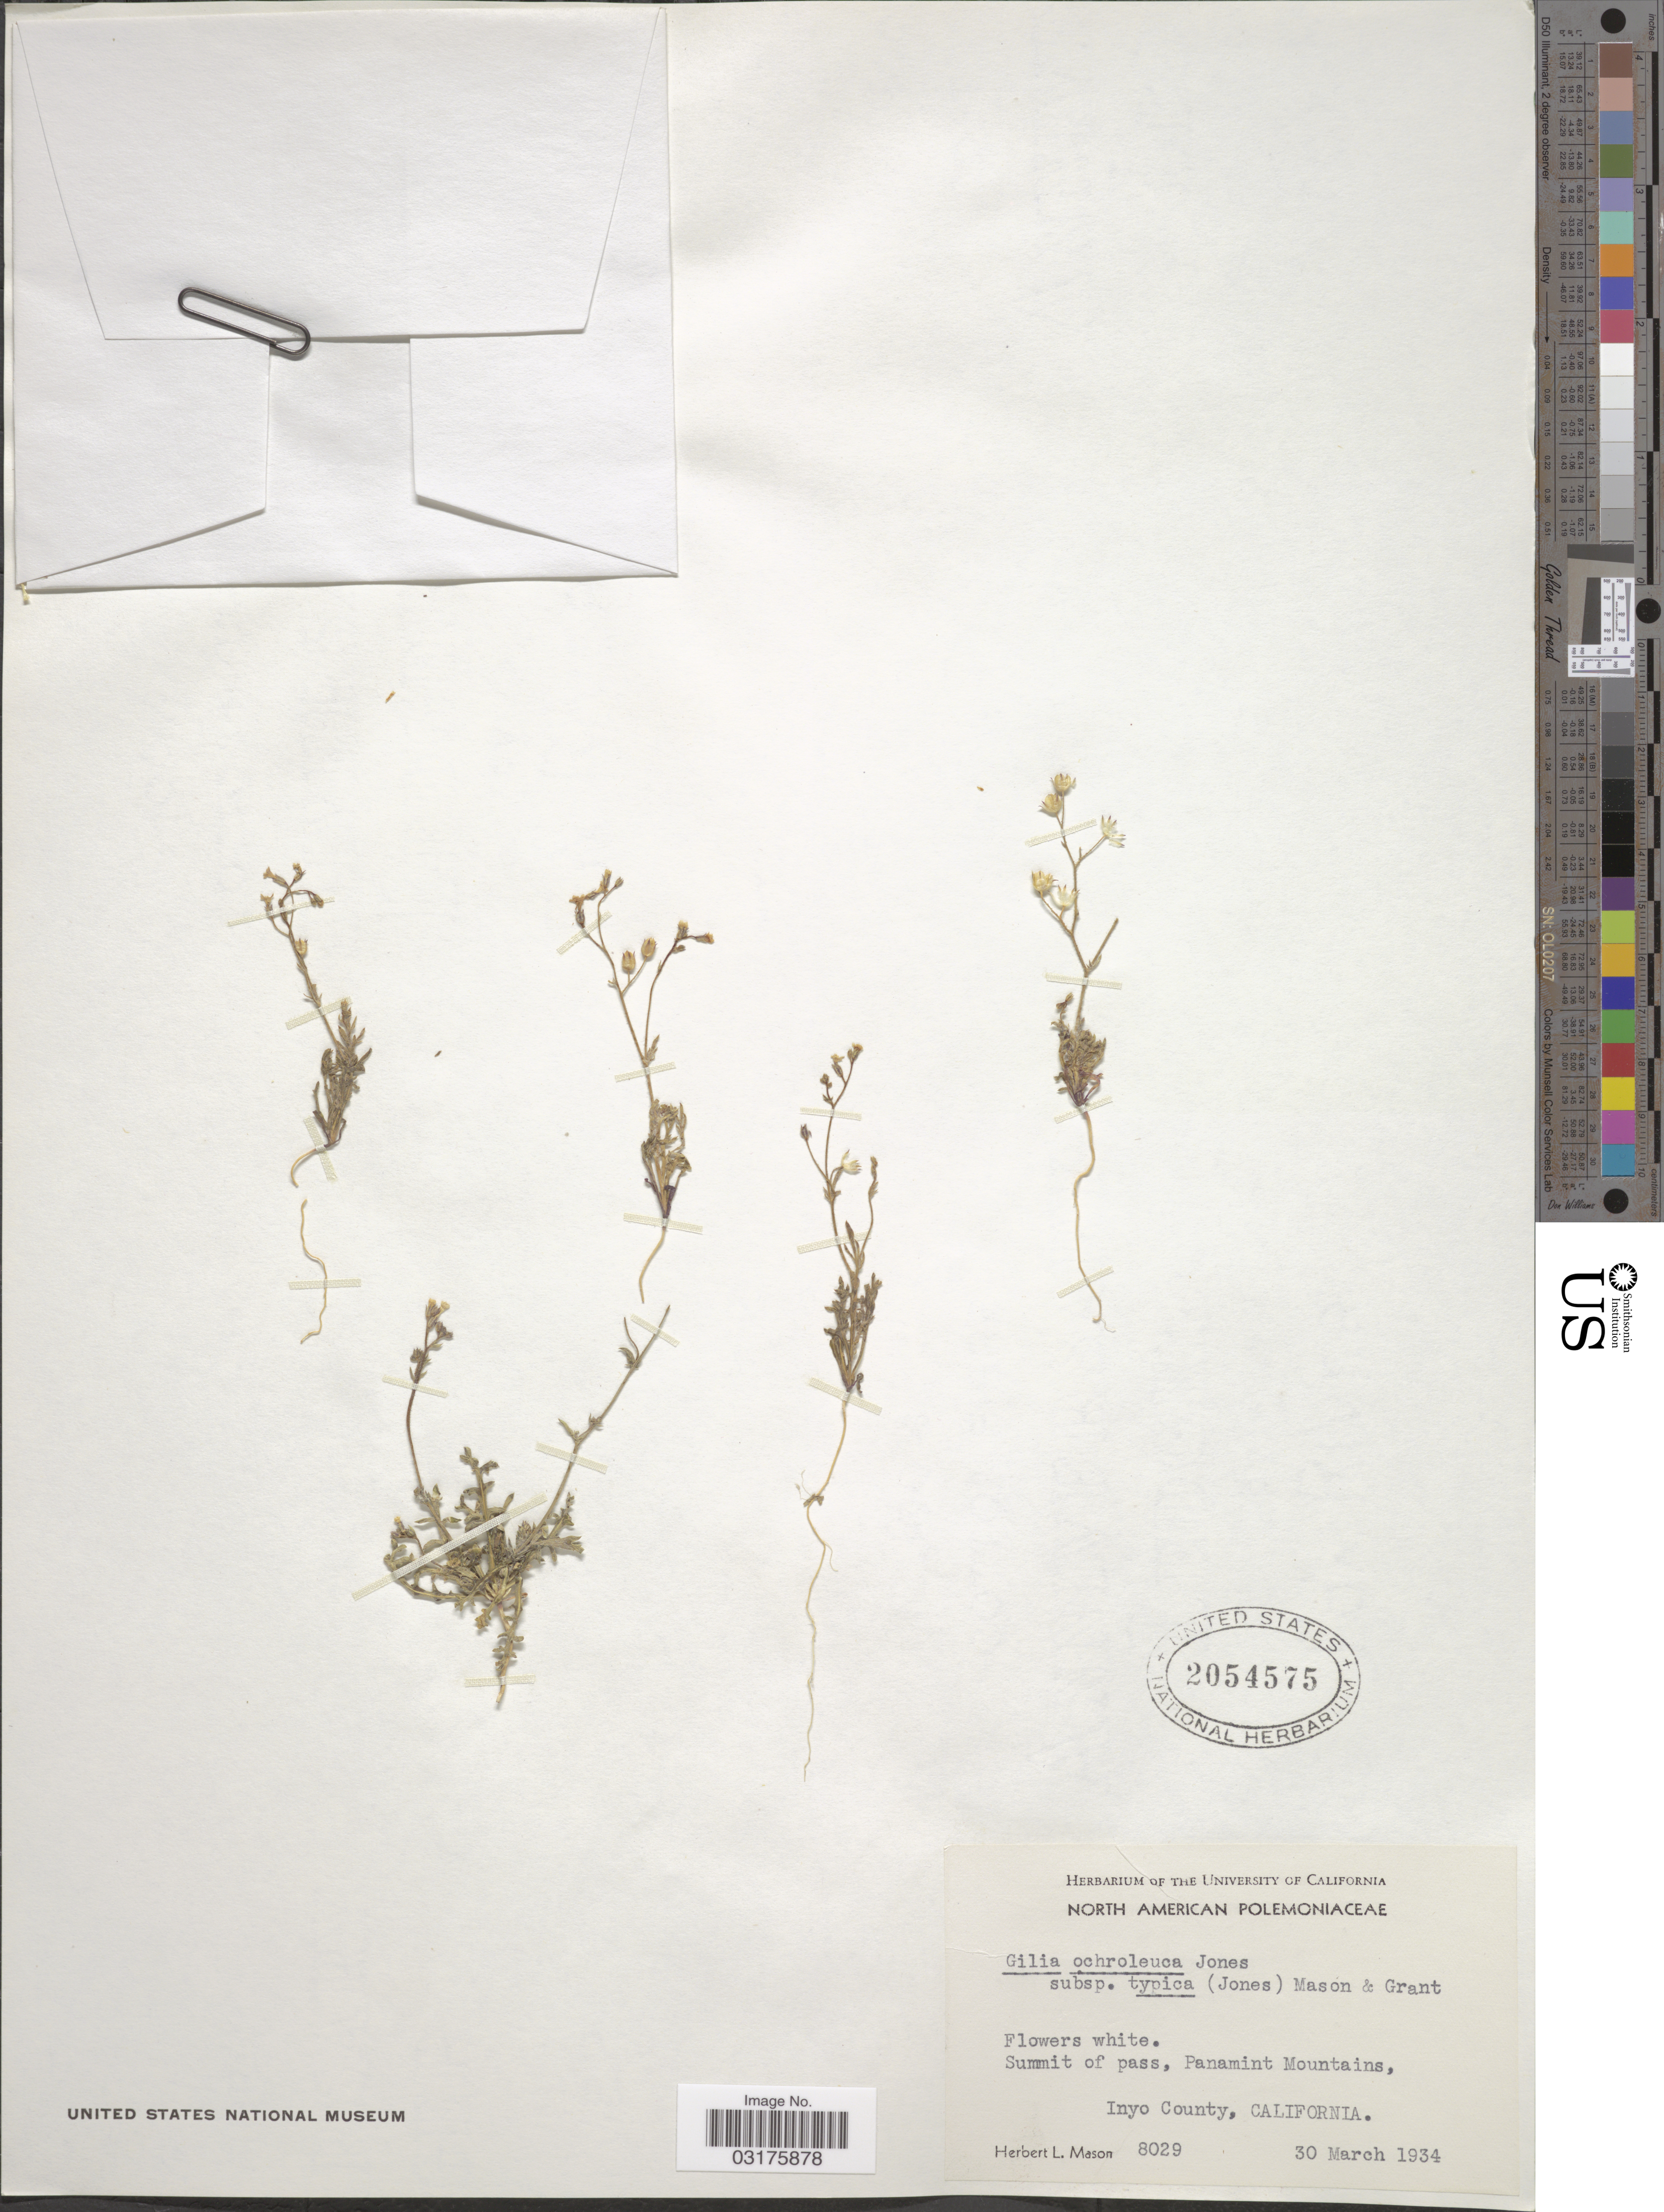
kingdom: Plantae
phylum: Tracheophyta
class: Magnoliopsida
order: Ericales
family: Polemoniaceae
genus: Gilia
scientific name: Gilia ochroleuca subsp. ochroleuca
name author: M.E. Jones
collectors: H. L. Mason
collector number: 8029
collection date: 1934-03-30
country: United States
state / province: California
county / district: Inyo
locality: Summit of pass, Panamint Mountains, Inyo County.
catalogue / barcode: US 2054575